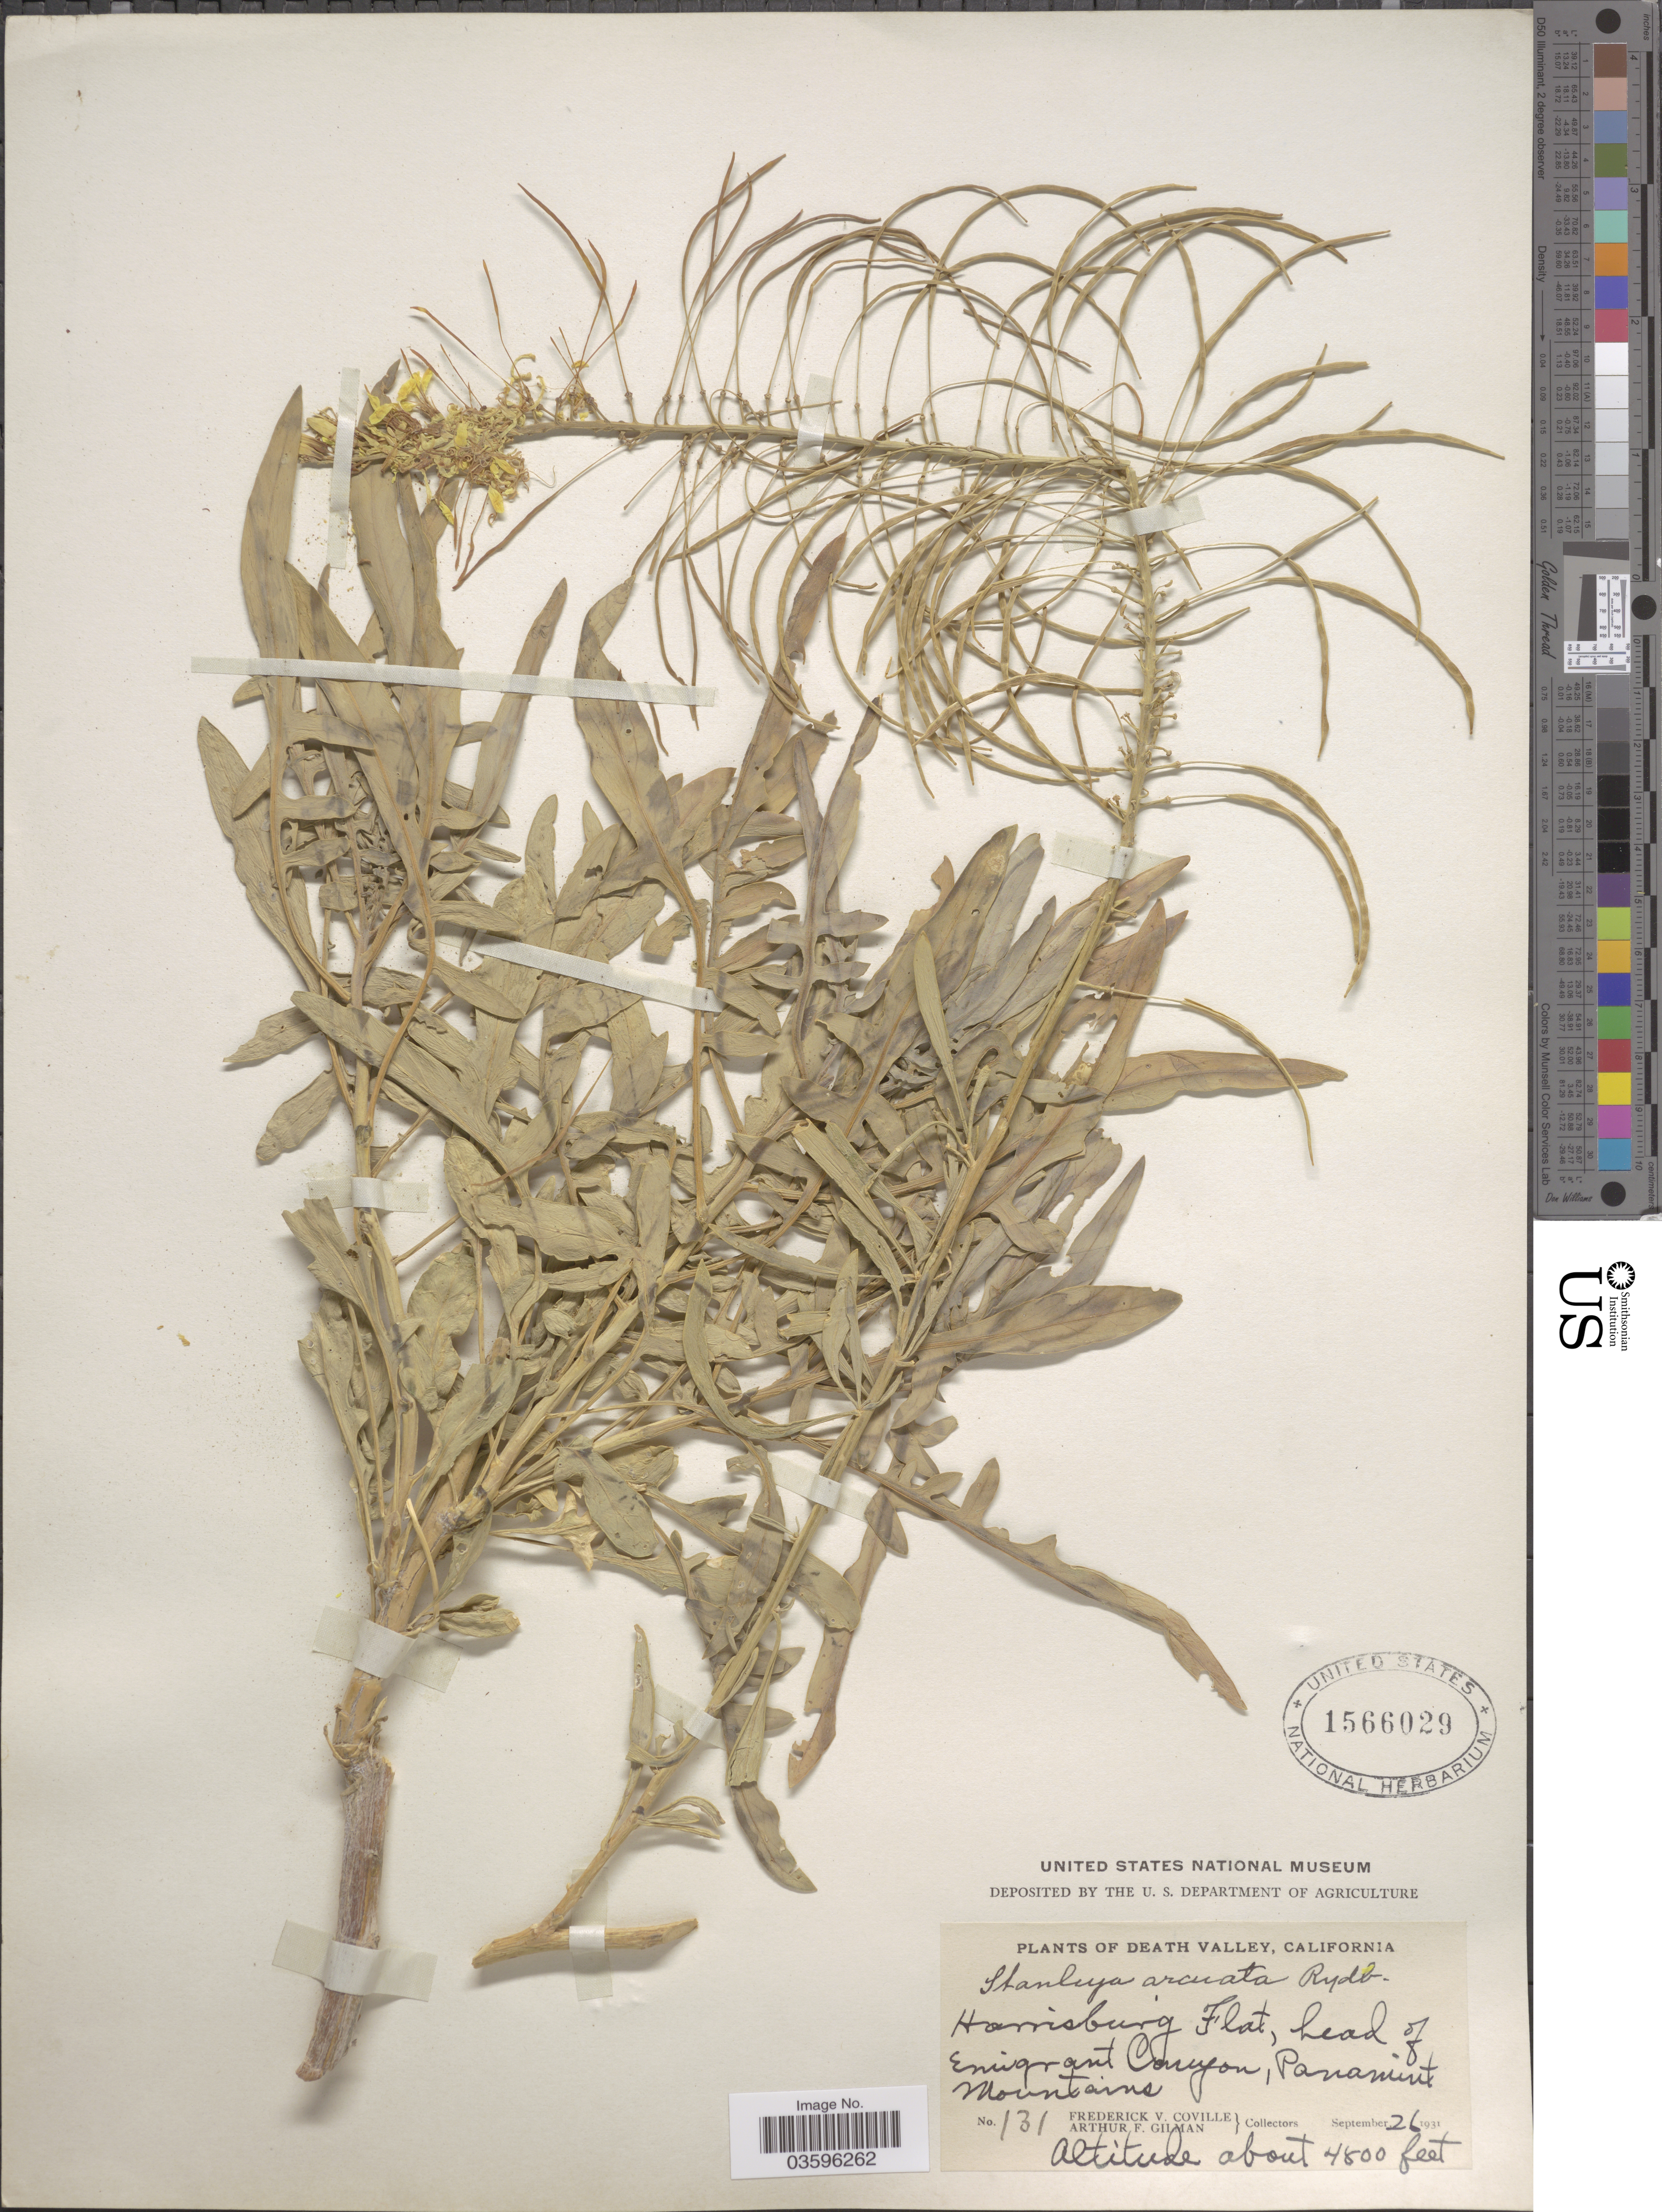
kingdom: Plantae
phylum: Tracheophyta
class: Magnoliopsida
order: Brassicales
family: Brassicaceae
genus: Stanleya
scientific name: Stanleya pinnata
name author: (Pursh) Britton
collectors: F. V. Coville & A. Gilman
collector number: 131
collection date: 1931-09-26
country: United States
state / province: California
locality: Death Valley. Harrisburg Flat, head of Emigrant Canyon, Panamint Mountains.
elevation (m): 1463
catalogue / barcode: US 1566029